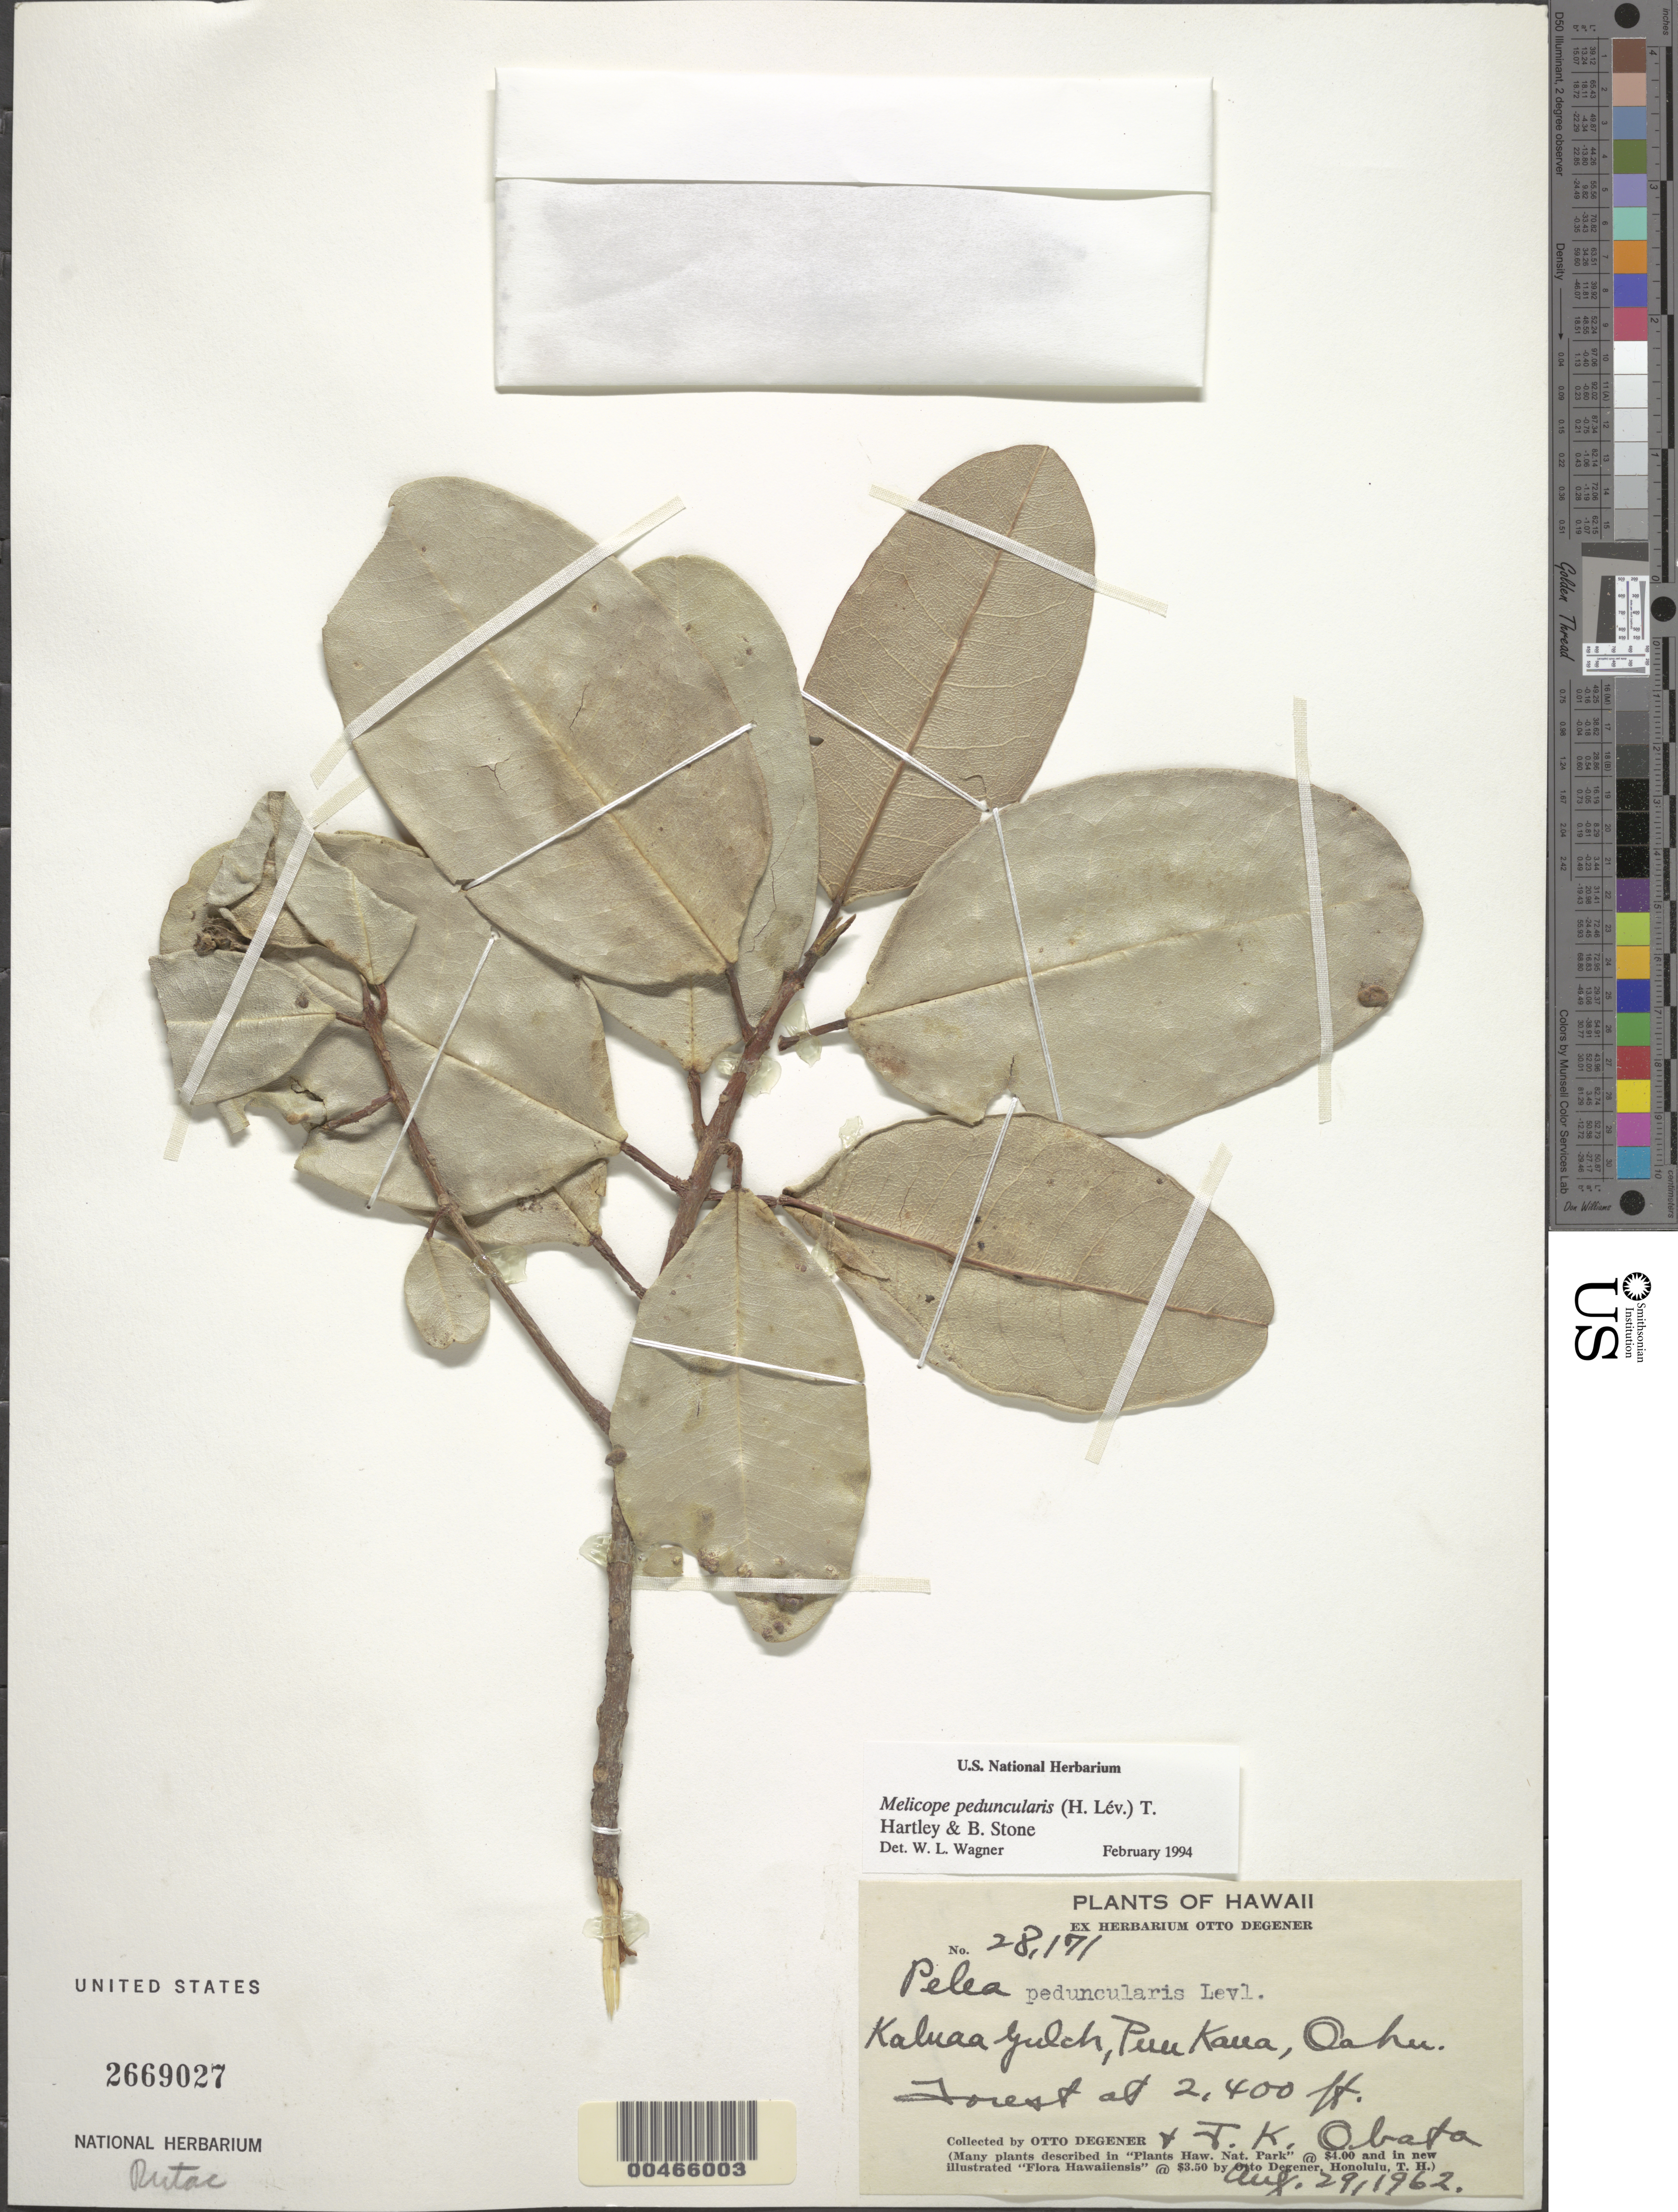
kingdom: Plantae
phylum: Tracheophyta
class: Magnoliopsida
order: Sapindales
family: Rutaceae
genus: Melicope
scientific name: Melicope peduncularis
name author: (H. Lév.) T.G. Hartley & B.C. Stone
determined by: Wagner, W. L., (BOT), Smithsonian Institution - National Museum of Natural History (UNITED STATES)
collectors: O. Degener & J. Obata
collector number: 28171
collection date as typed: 29 Aug 1962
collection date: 1962-08-29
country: United States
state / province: Hawaii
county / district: Honolulu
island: Oahu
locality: Kaluaa Gulch, Puu Kaua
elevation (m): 732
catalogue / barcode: US 2669027